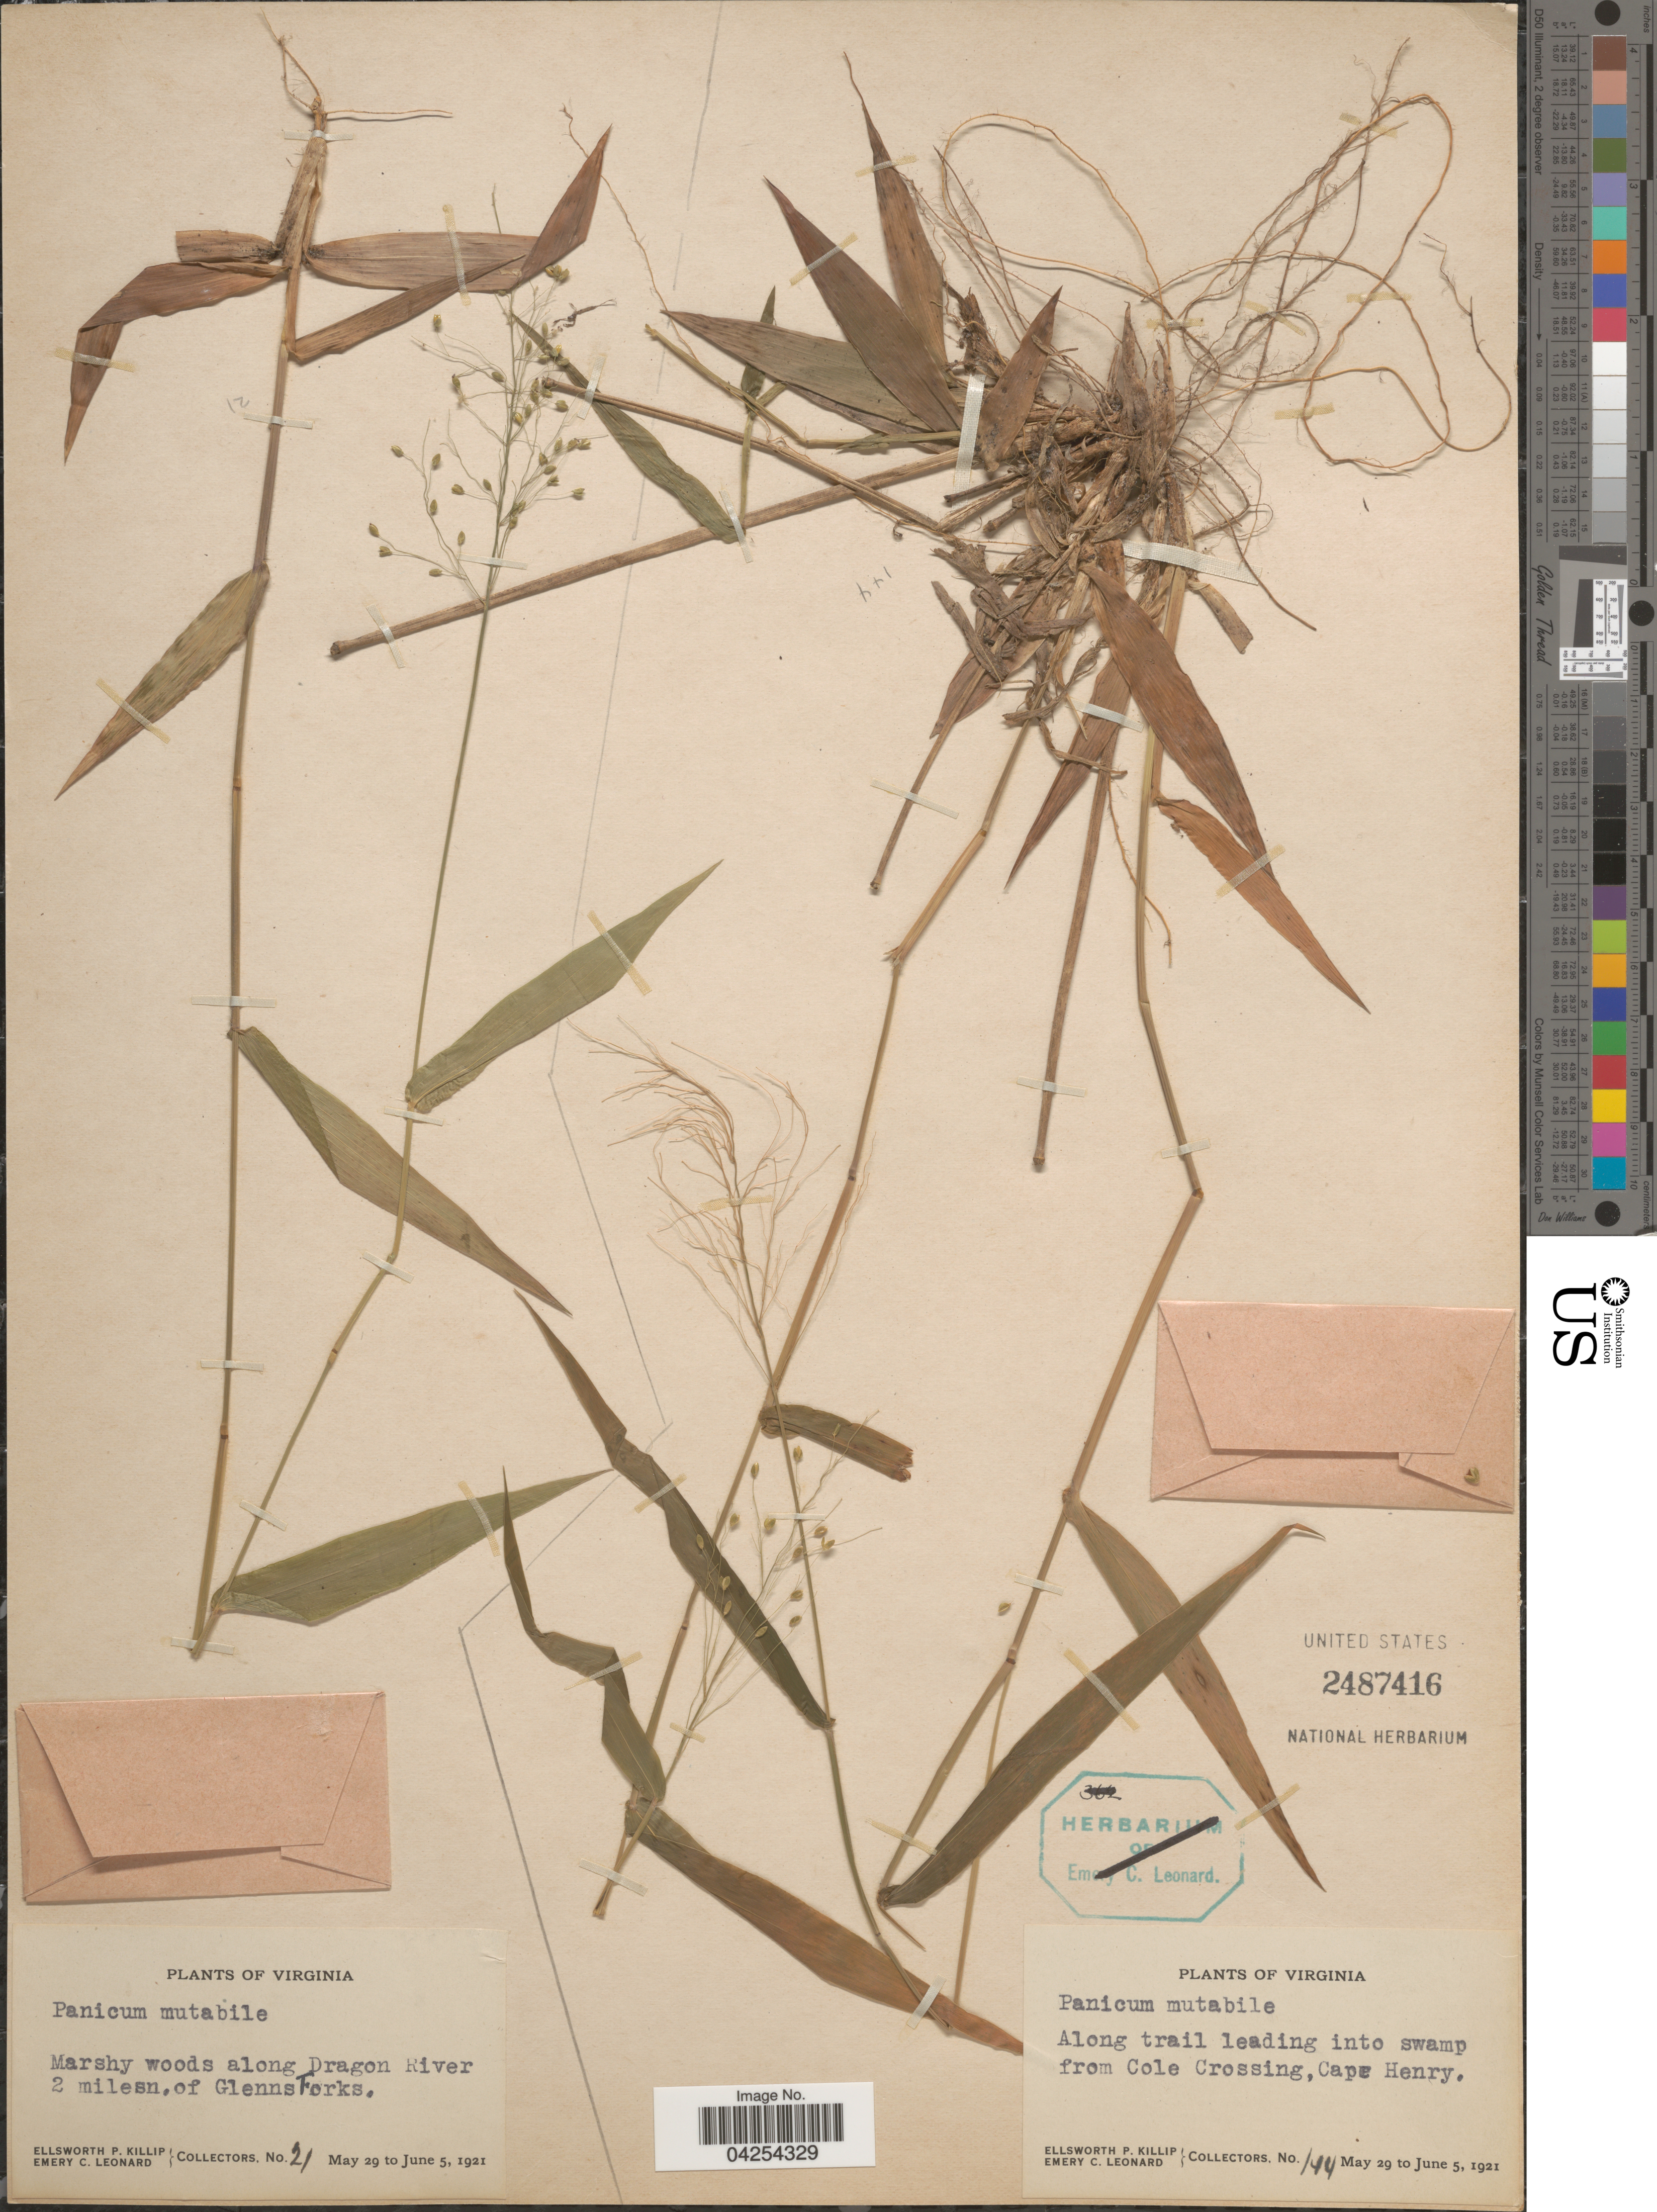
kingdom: Plantae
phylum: Tracheophyta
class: Liliopsida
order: Poales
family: Poaceae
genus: Dichanthelium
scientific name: Dichanthelium commutatum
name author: (Schult.) Gould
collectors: E. P. Killip & E. C. Leonard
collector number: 21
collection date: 1921-05-29/1921-06-05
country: United States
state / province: Virginia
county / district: Middlesex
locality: Marshy woods along Dragon River 2 miles of Glenns Forks.